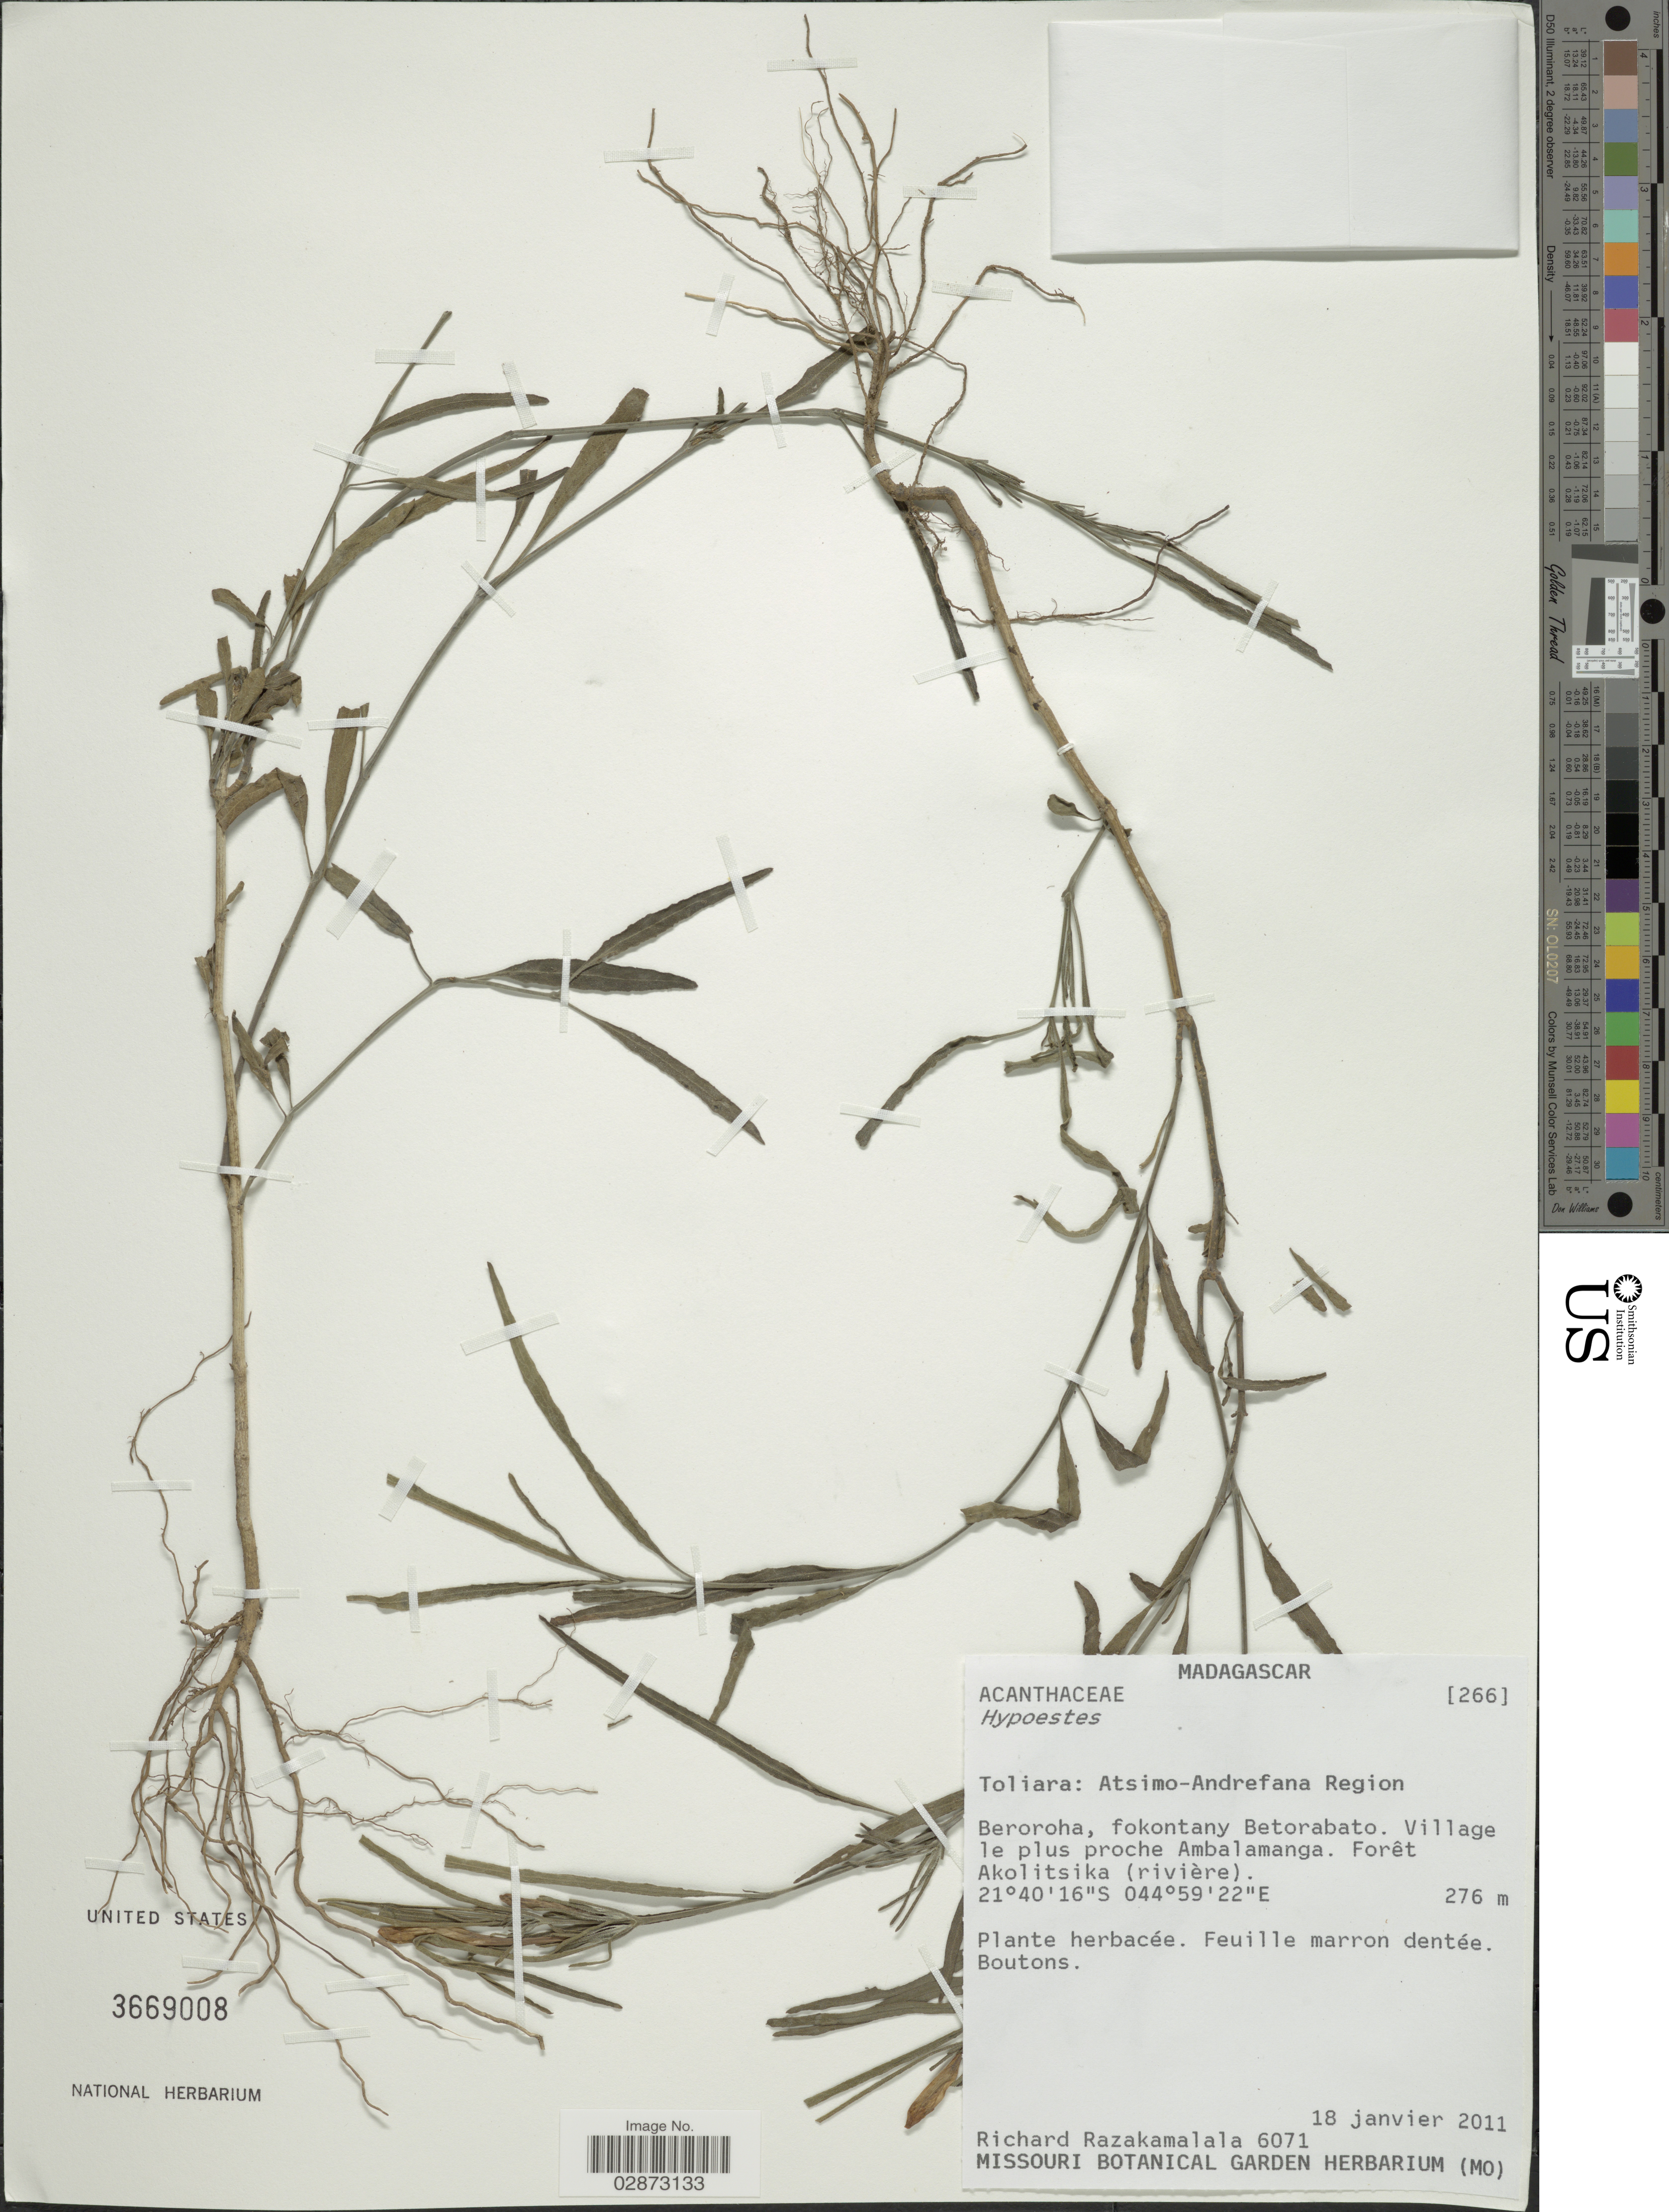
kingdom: Plantae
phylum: Tracheophyta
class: Magnoliopsida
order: Lamiales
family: Acanthaceae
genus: Hypoestes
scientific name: Hypoestes sp.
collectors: R. Razakamalala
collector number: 6071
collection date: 2011-01-18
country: Madagascar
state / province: Atsimo-Andrefana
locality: Atsimo-Andrefana Region. Beroroha, fokontany Betorabato. Village le plus proche Ambalamanga. Forêt Akolitsika (rivière).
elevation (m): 276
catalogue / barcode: US 3669008